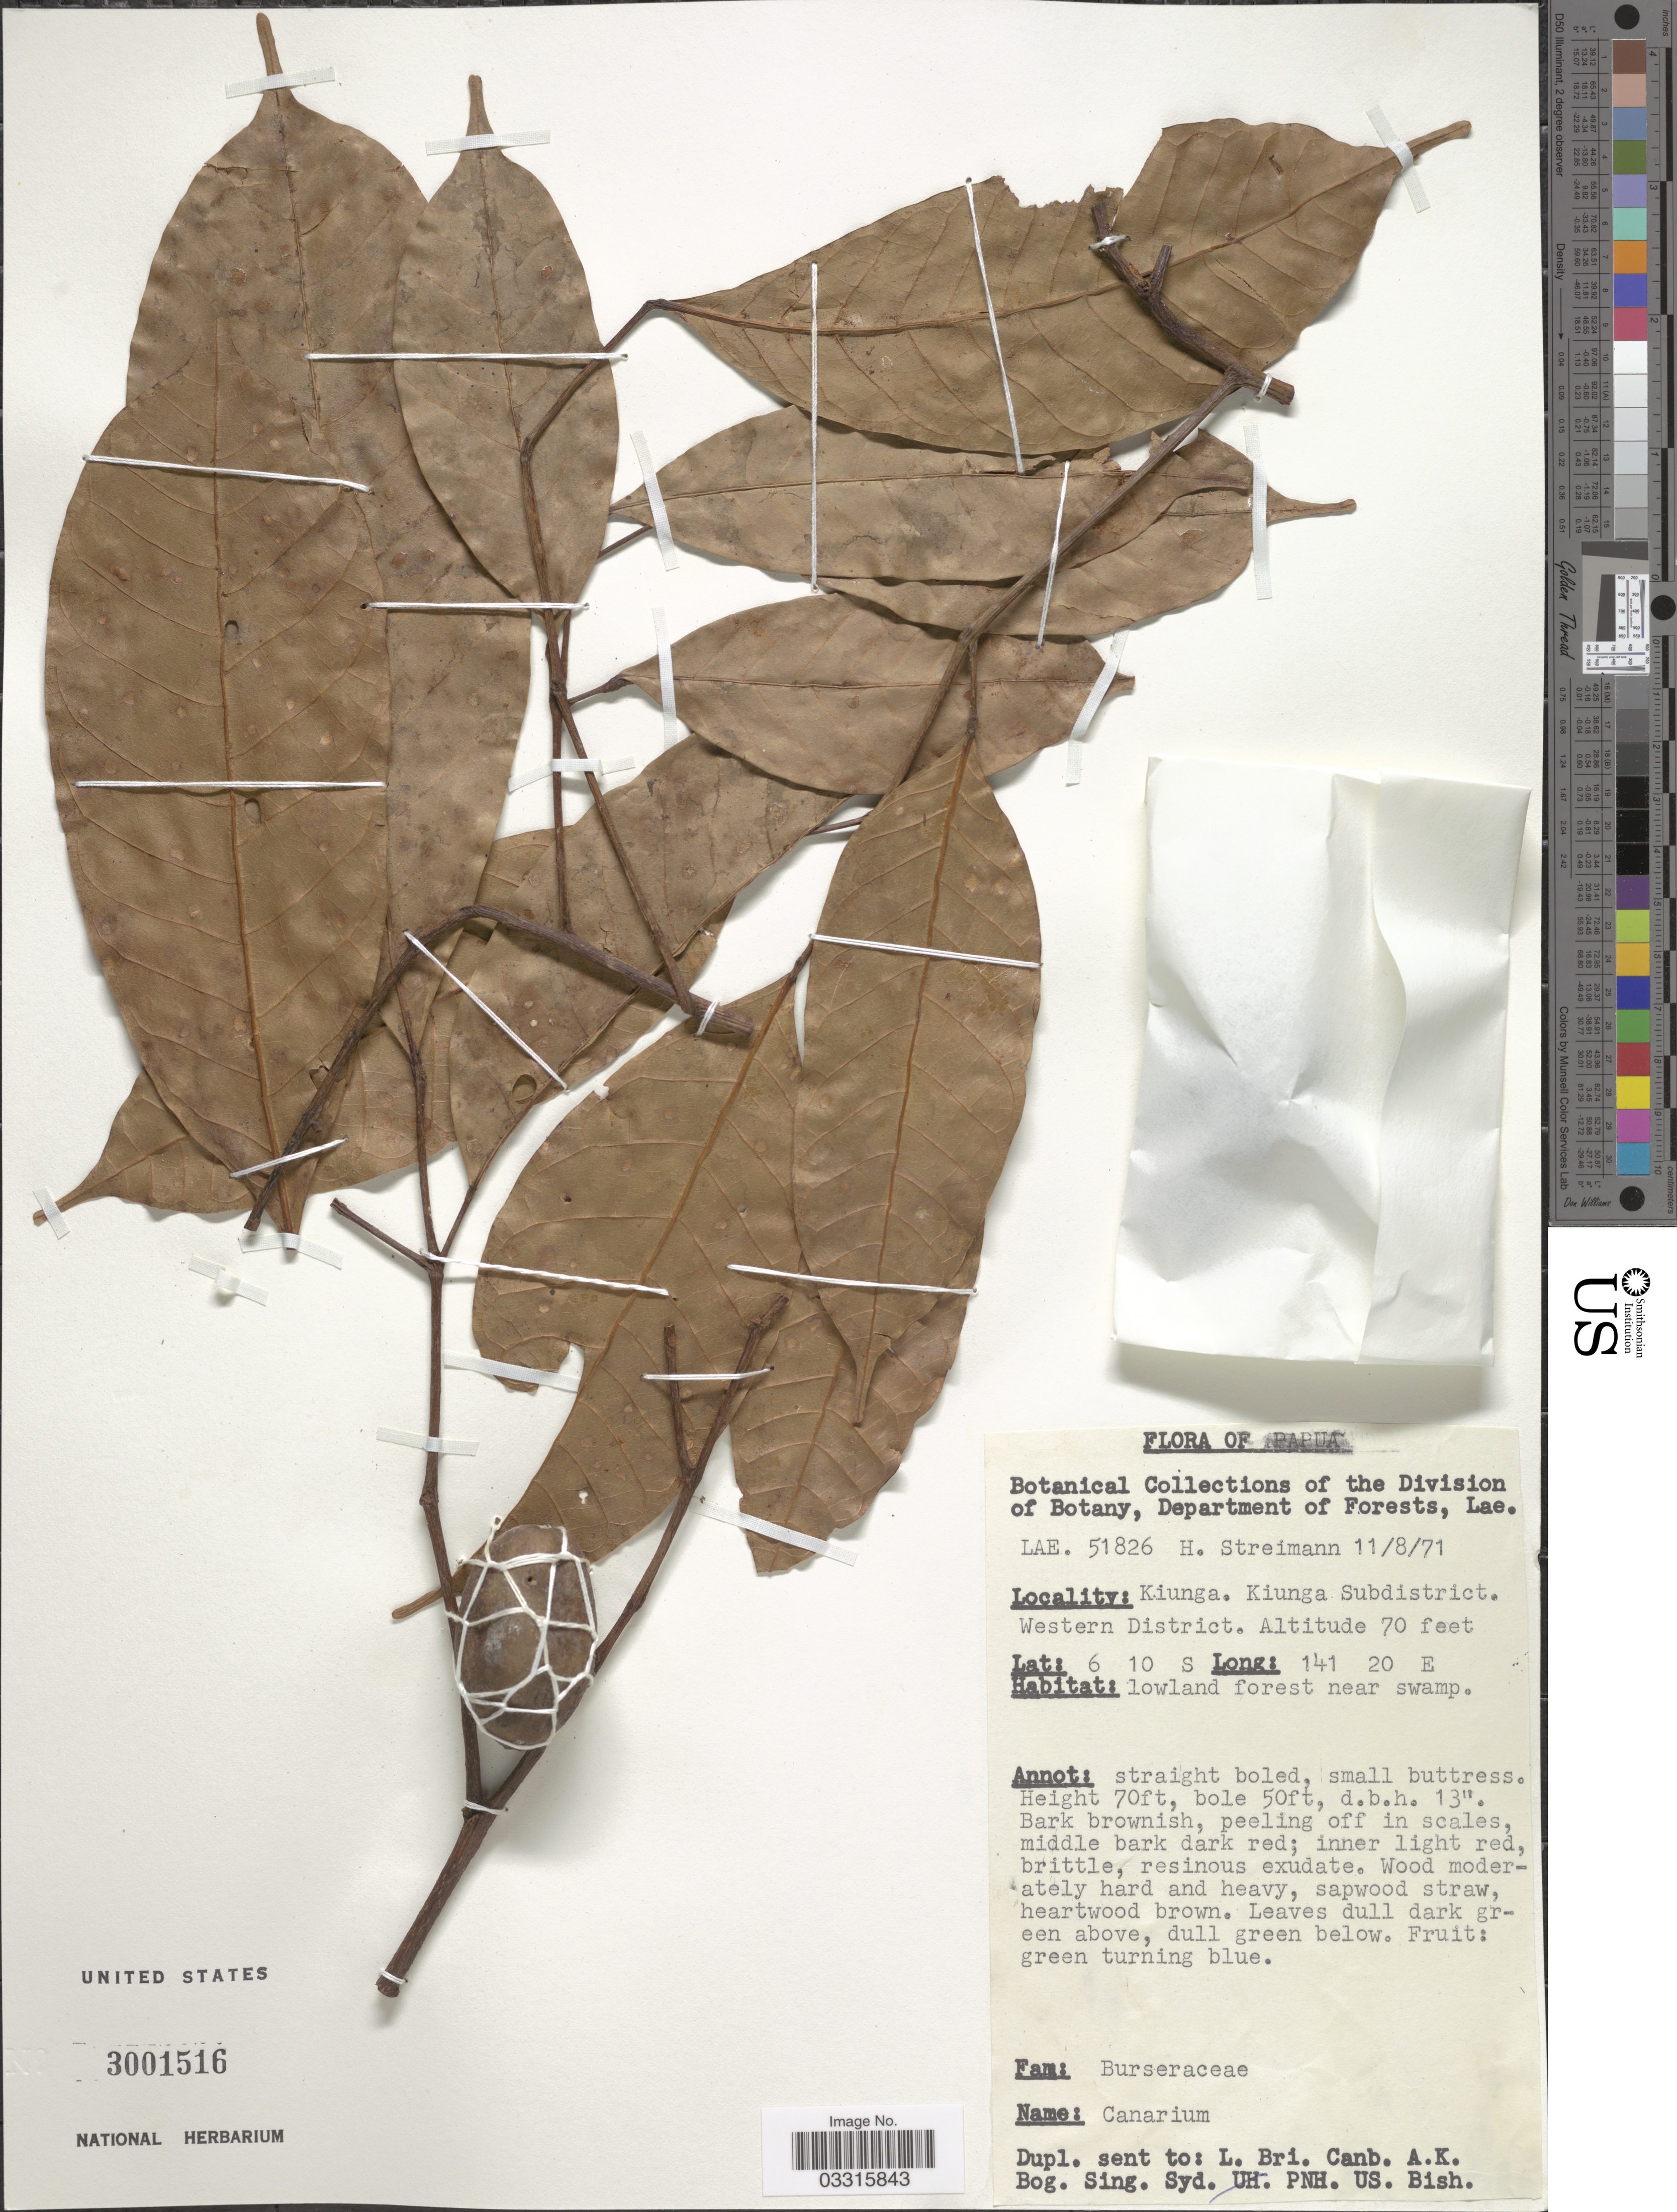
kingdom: Plantae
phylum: Tracheophyta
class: Magnoliopsida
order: Sapindales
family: Burseraceae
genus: Canarium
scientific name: Canarium sp.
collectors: H. Streimann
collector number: LAE 51826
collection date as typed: Transcribed d/m/y: 11/8/71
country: Papua New Guinea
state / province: Manus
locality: Papua. Kiunga. Kiunga Subdistrict. Western District.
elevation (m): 21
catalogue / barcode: US 3001516